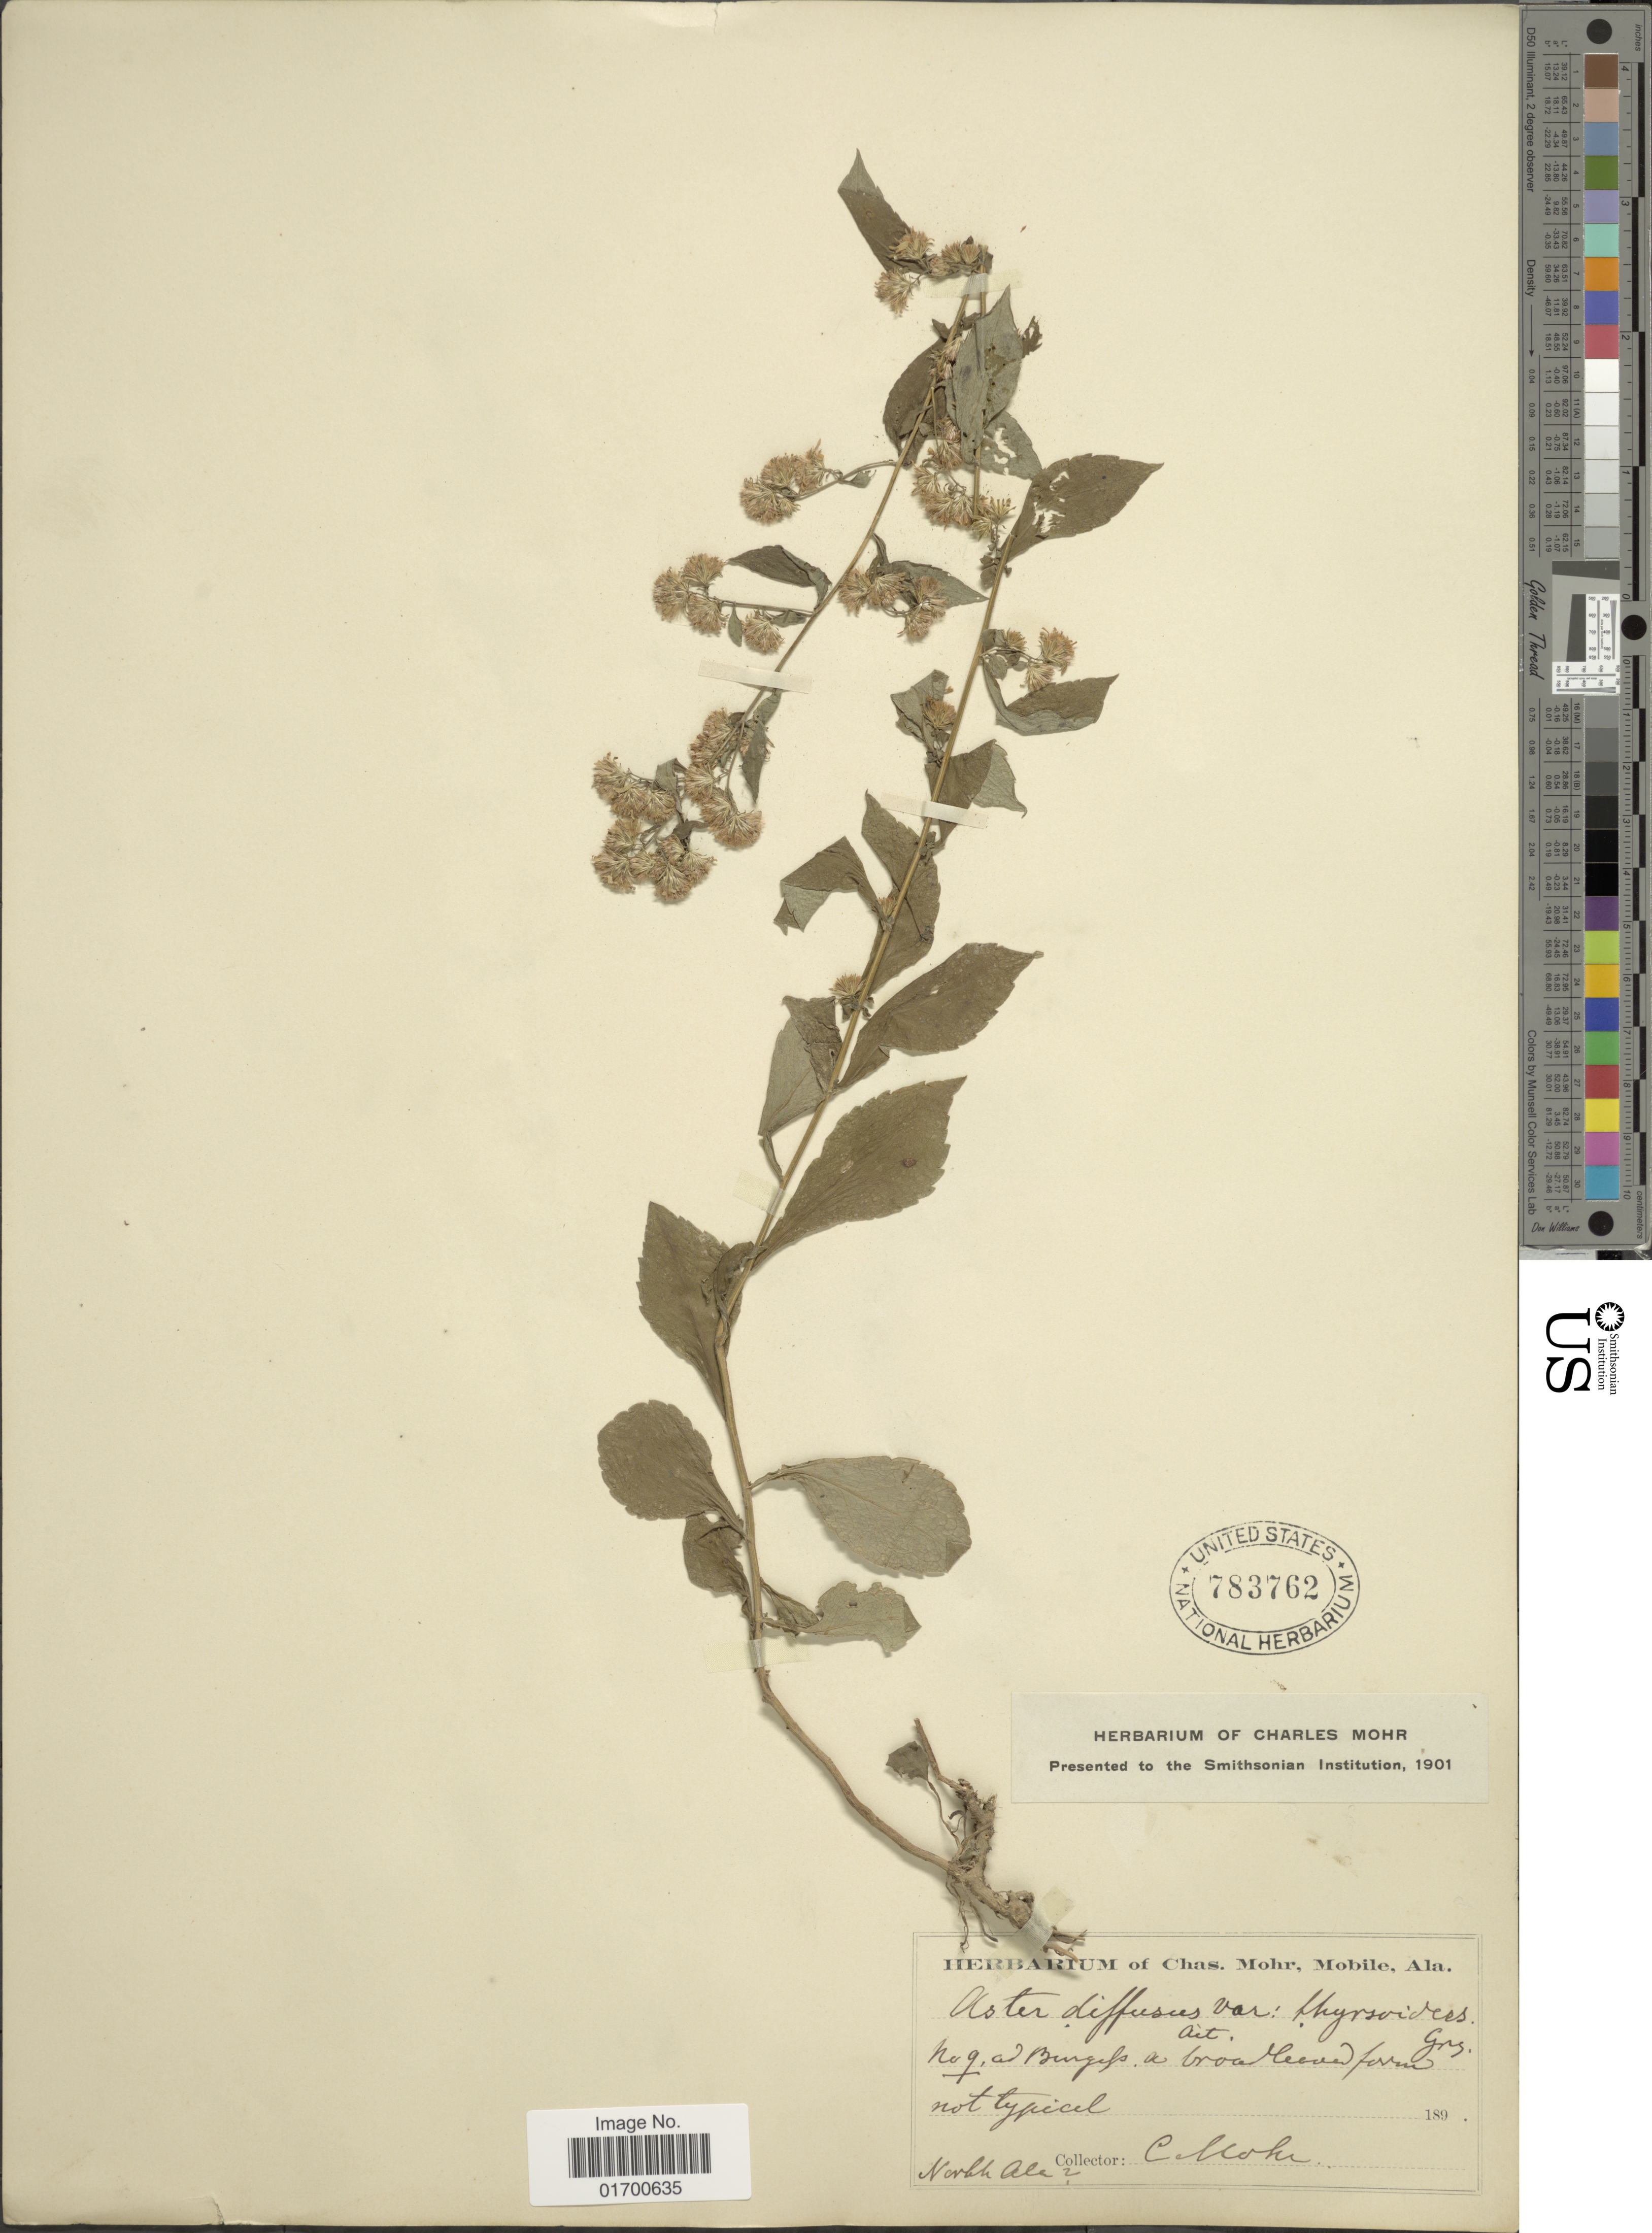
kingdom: Plantae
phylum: Tracheophyta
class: Magnoliopsida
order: Asterales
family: Asteraceae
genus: Symphyotrichum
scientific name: Symphyotrichum lateriflorum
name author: (L.) Á. Löve & D. Löve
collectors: C. T. Mohr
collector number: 9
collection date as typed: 189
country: United States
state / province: Alabama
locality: North Ala.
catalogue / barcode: US 783762